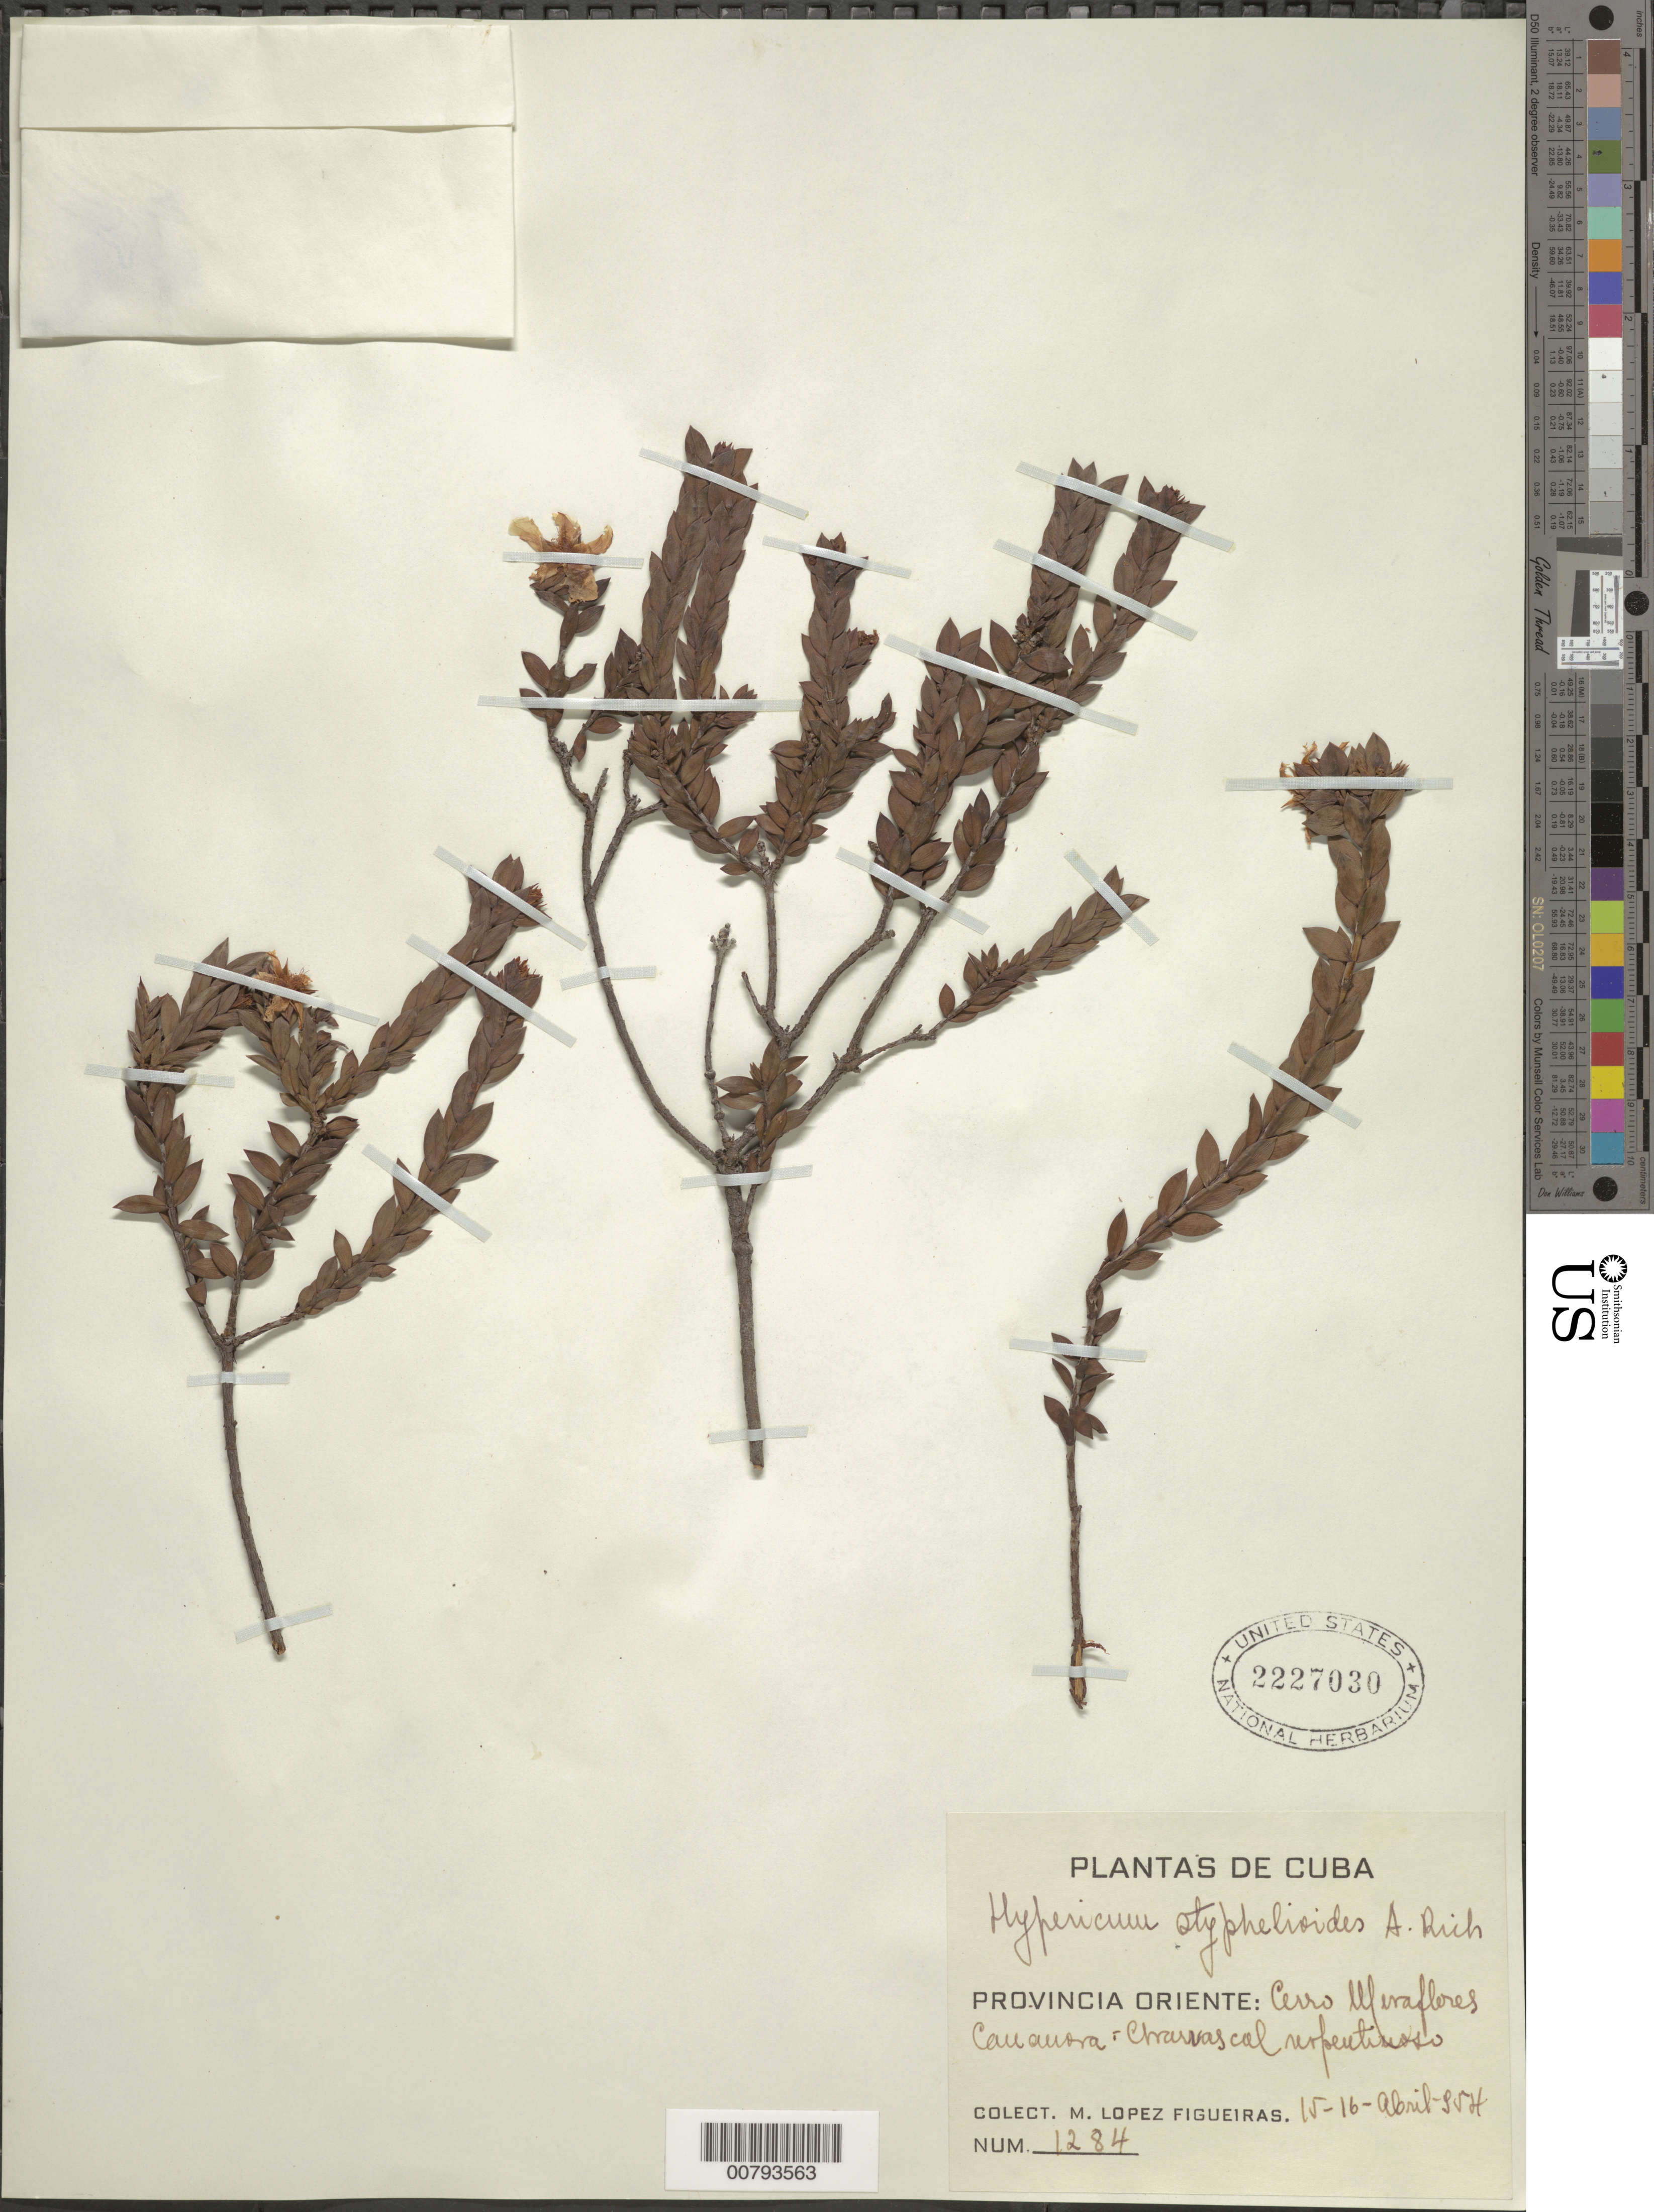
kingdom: Plantae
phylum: Tracheophyta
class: Magnoliopsida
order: Malpighiales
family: Hypericaceae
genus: Hypericum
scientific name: Hypericum styphelioides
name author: A. Rich.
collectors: M. López Figueiras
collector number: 1284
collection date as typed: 15 Apr 1854 to 16 Apr 1854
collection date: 1854-04-15/1854-04-16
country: Cuba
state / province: Oriente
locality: Cerro de Miraflores, Cananova - Charvascal (sp?)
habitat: Serpentinoso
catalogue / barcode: US 2227030